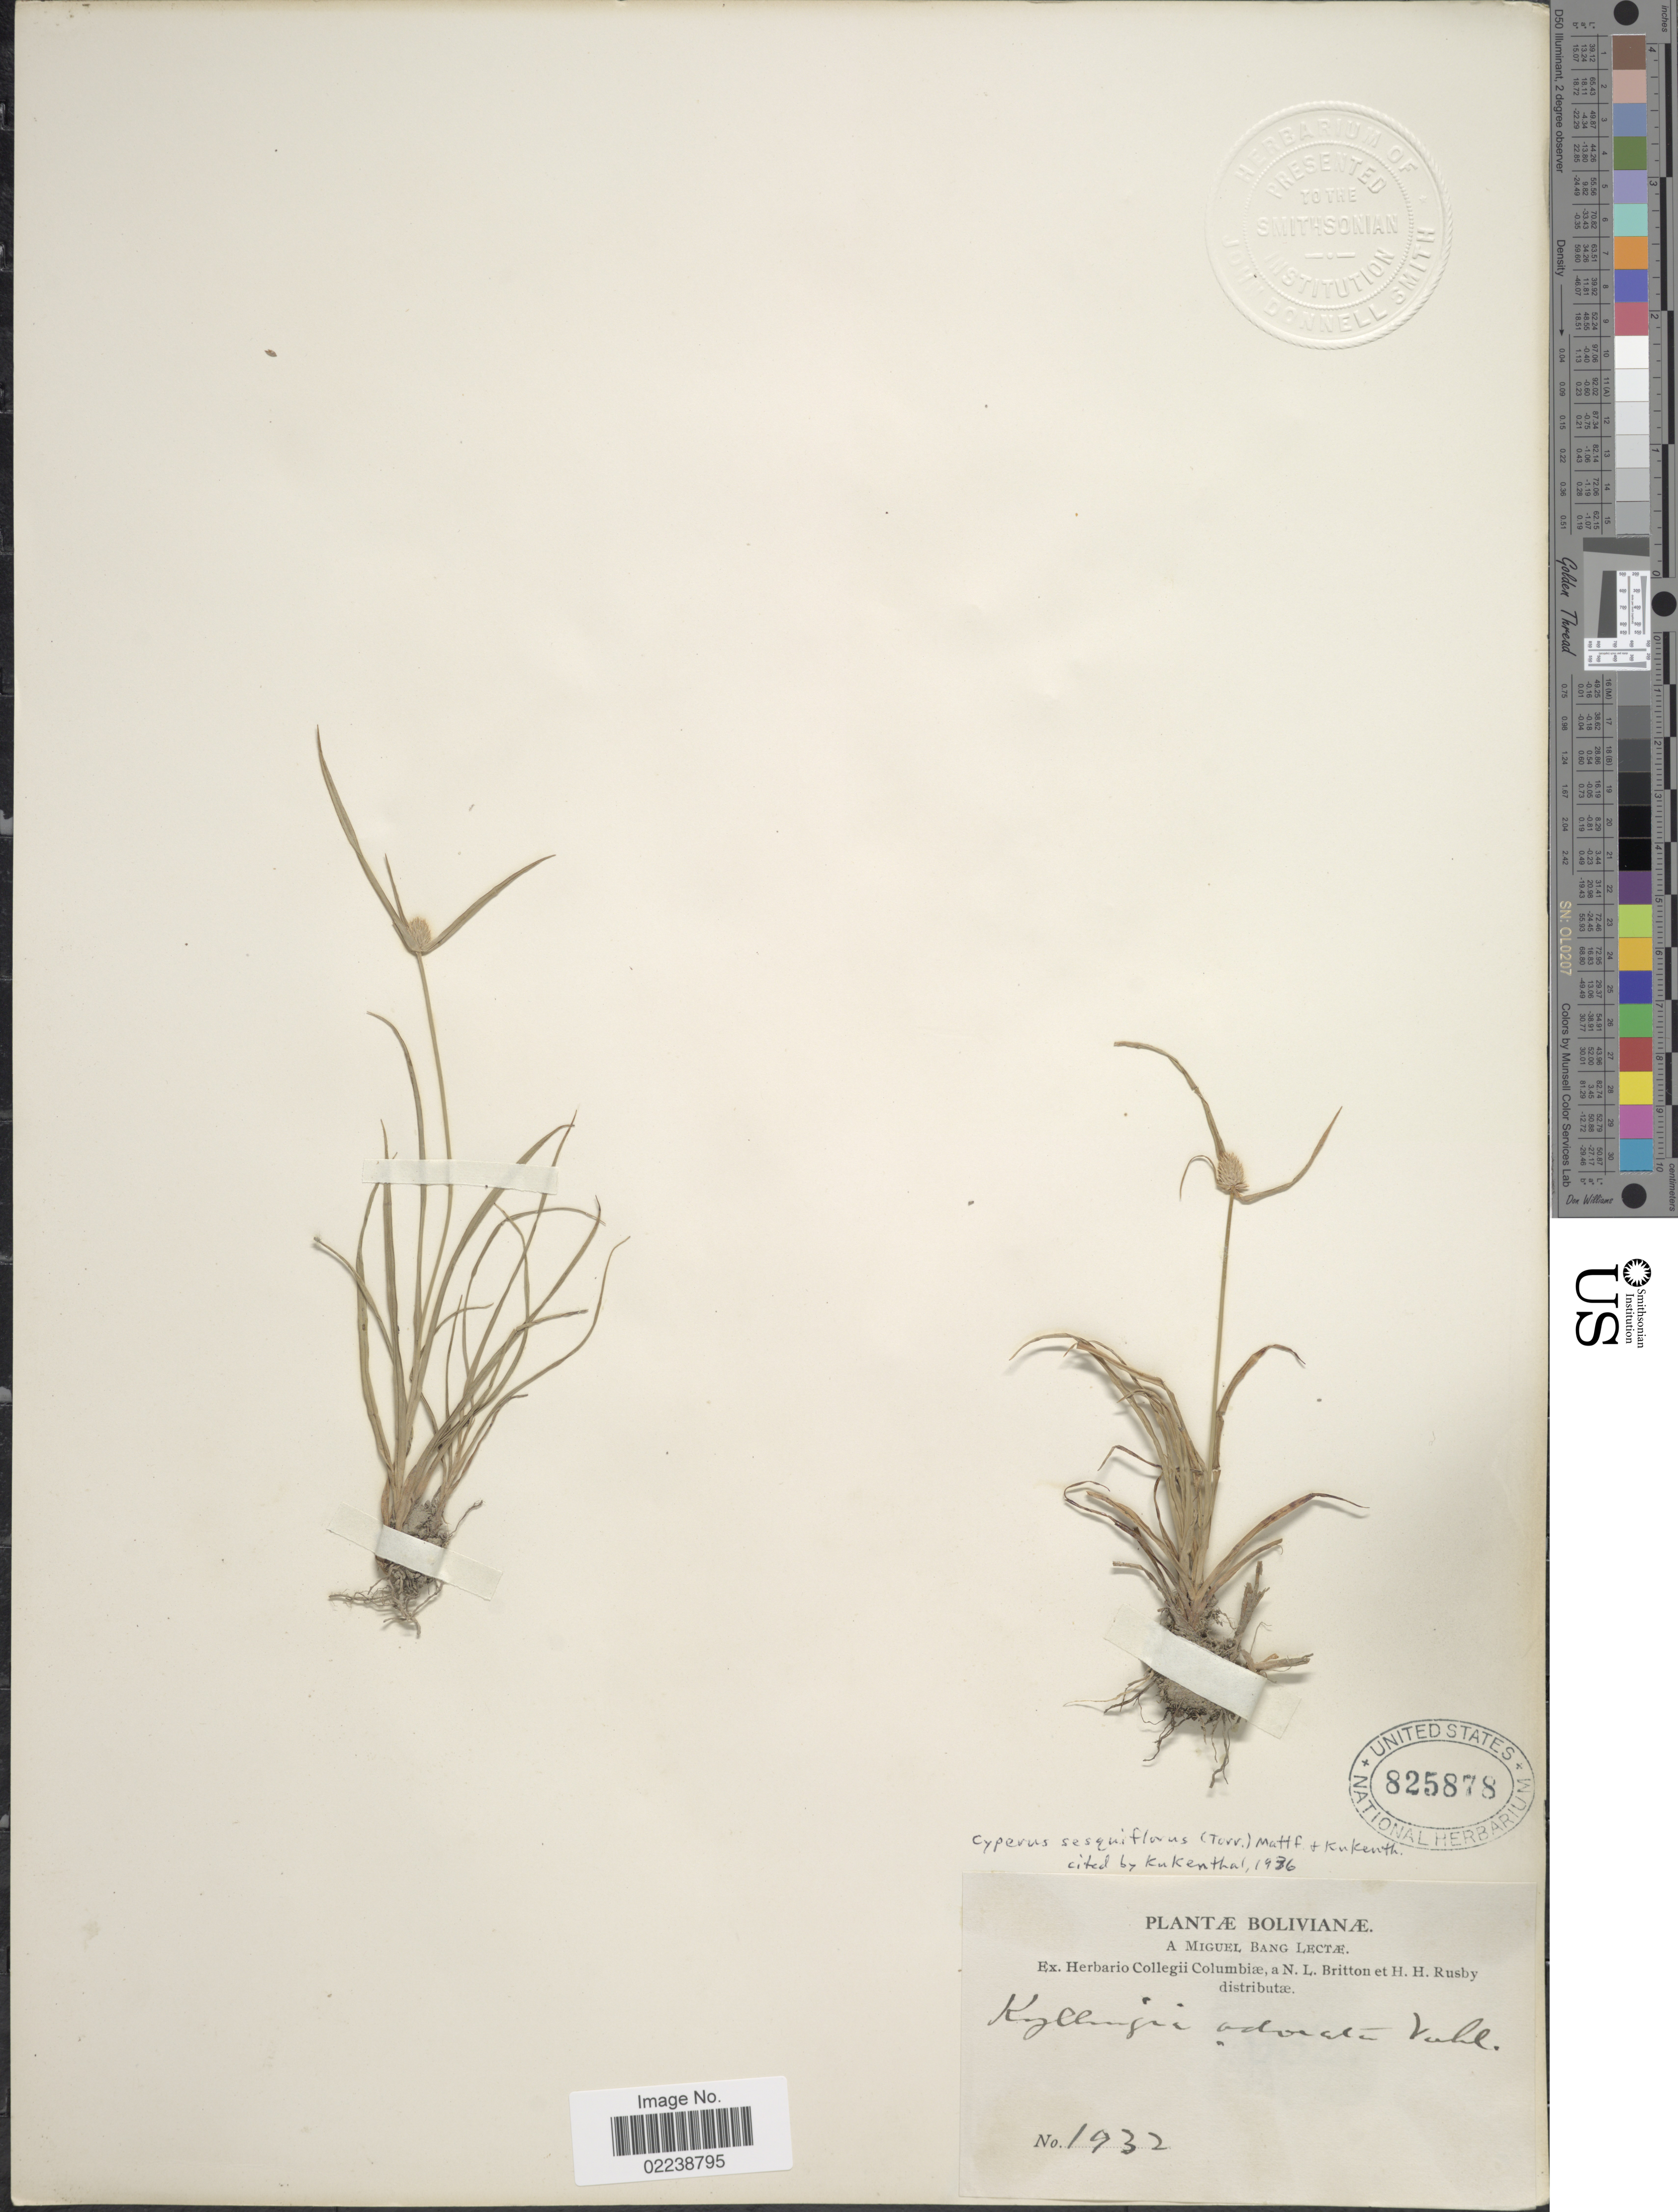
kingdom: Plantae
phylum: Tracheophyta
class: Liliopsida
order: Poales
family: Cyperaceae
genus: Cyperus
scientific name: Cyperus sesquiflorus subsp. sesquiflorus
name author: (Torr.) Mattf. & Kük.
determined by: Strong, M. T., (US), Smithsonian Institution - National Museum of Natural History (UNITED STATES)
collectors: M. Bang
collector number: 1932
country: Bolivia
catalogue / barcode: US 825878